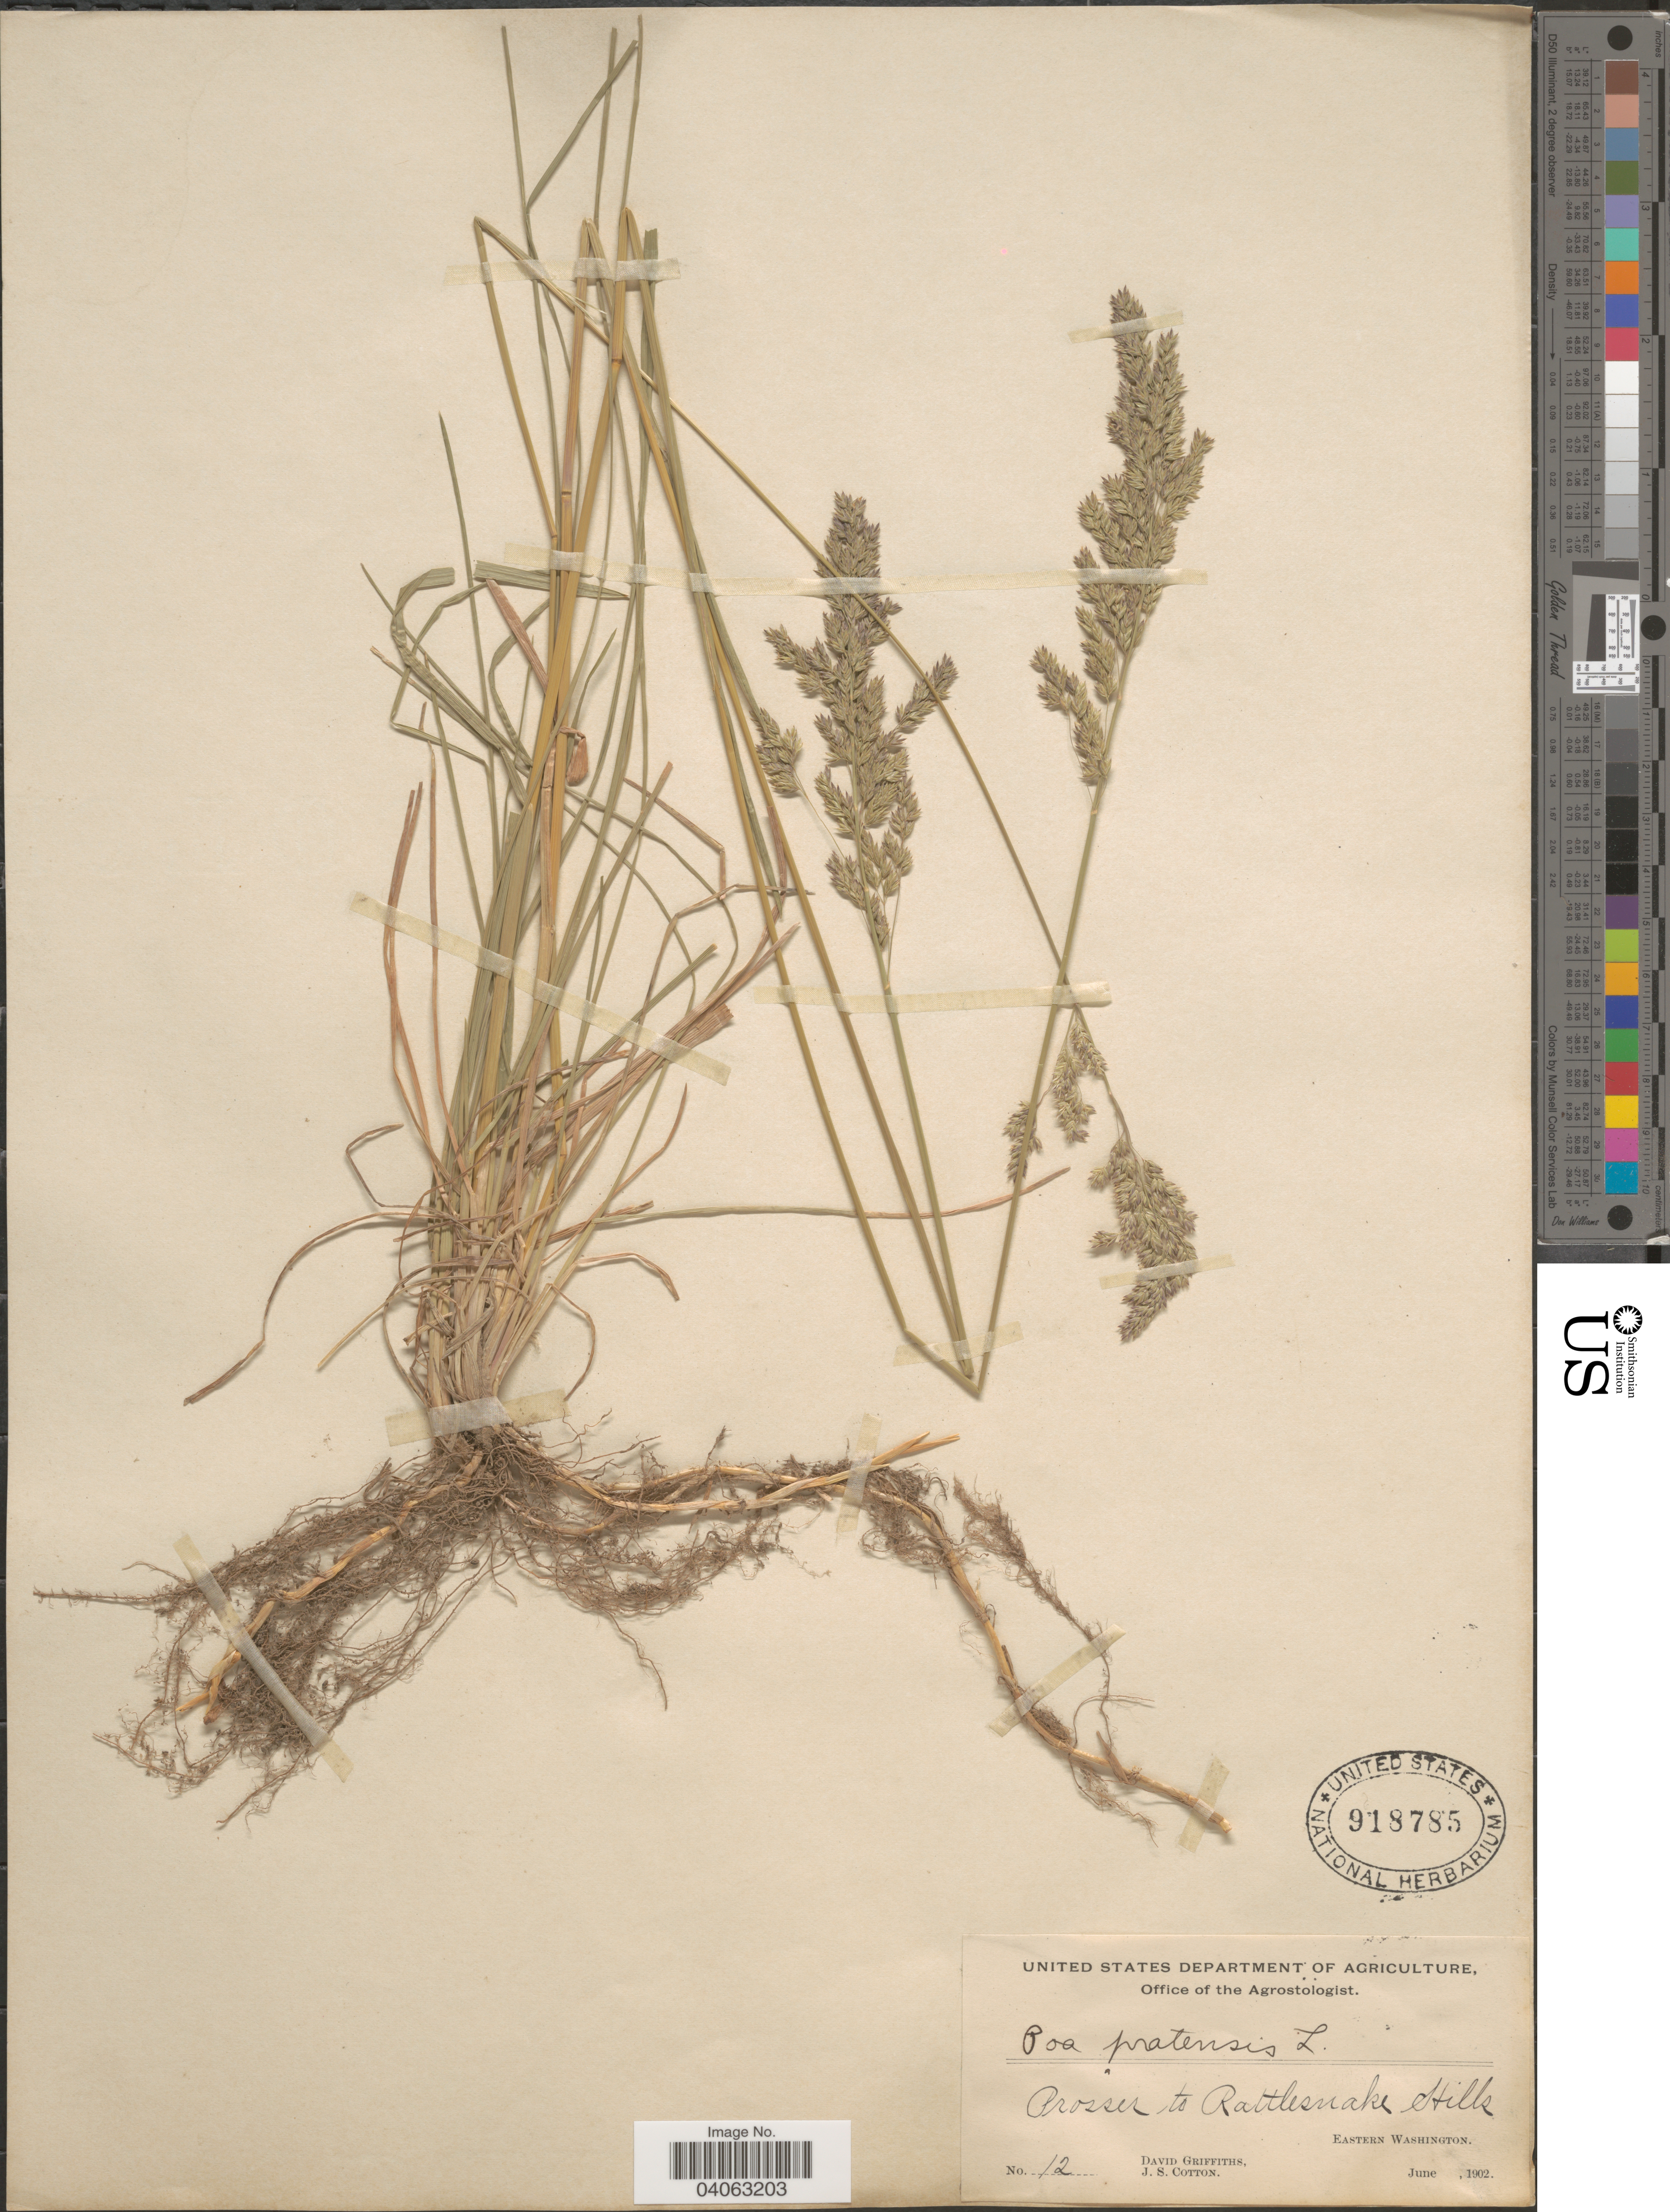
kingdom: Plantae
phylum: Tracheophyta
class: Liliopsida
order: Poales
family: Poaceae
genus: Poa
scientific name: Poa pratensis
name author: L.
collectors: D. Griffiths & J. S. Cotton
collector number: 12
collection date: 1902-06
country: United States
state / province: Washington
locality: Prosser to Rattlesnake Hills.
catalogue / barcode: US 918785